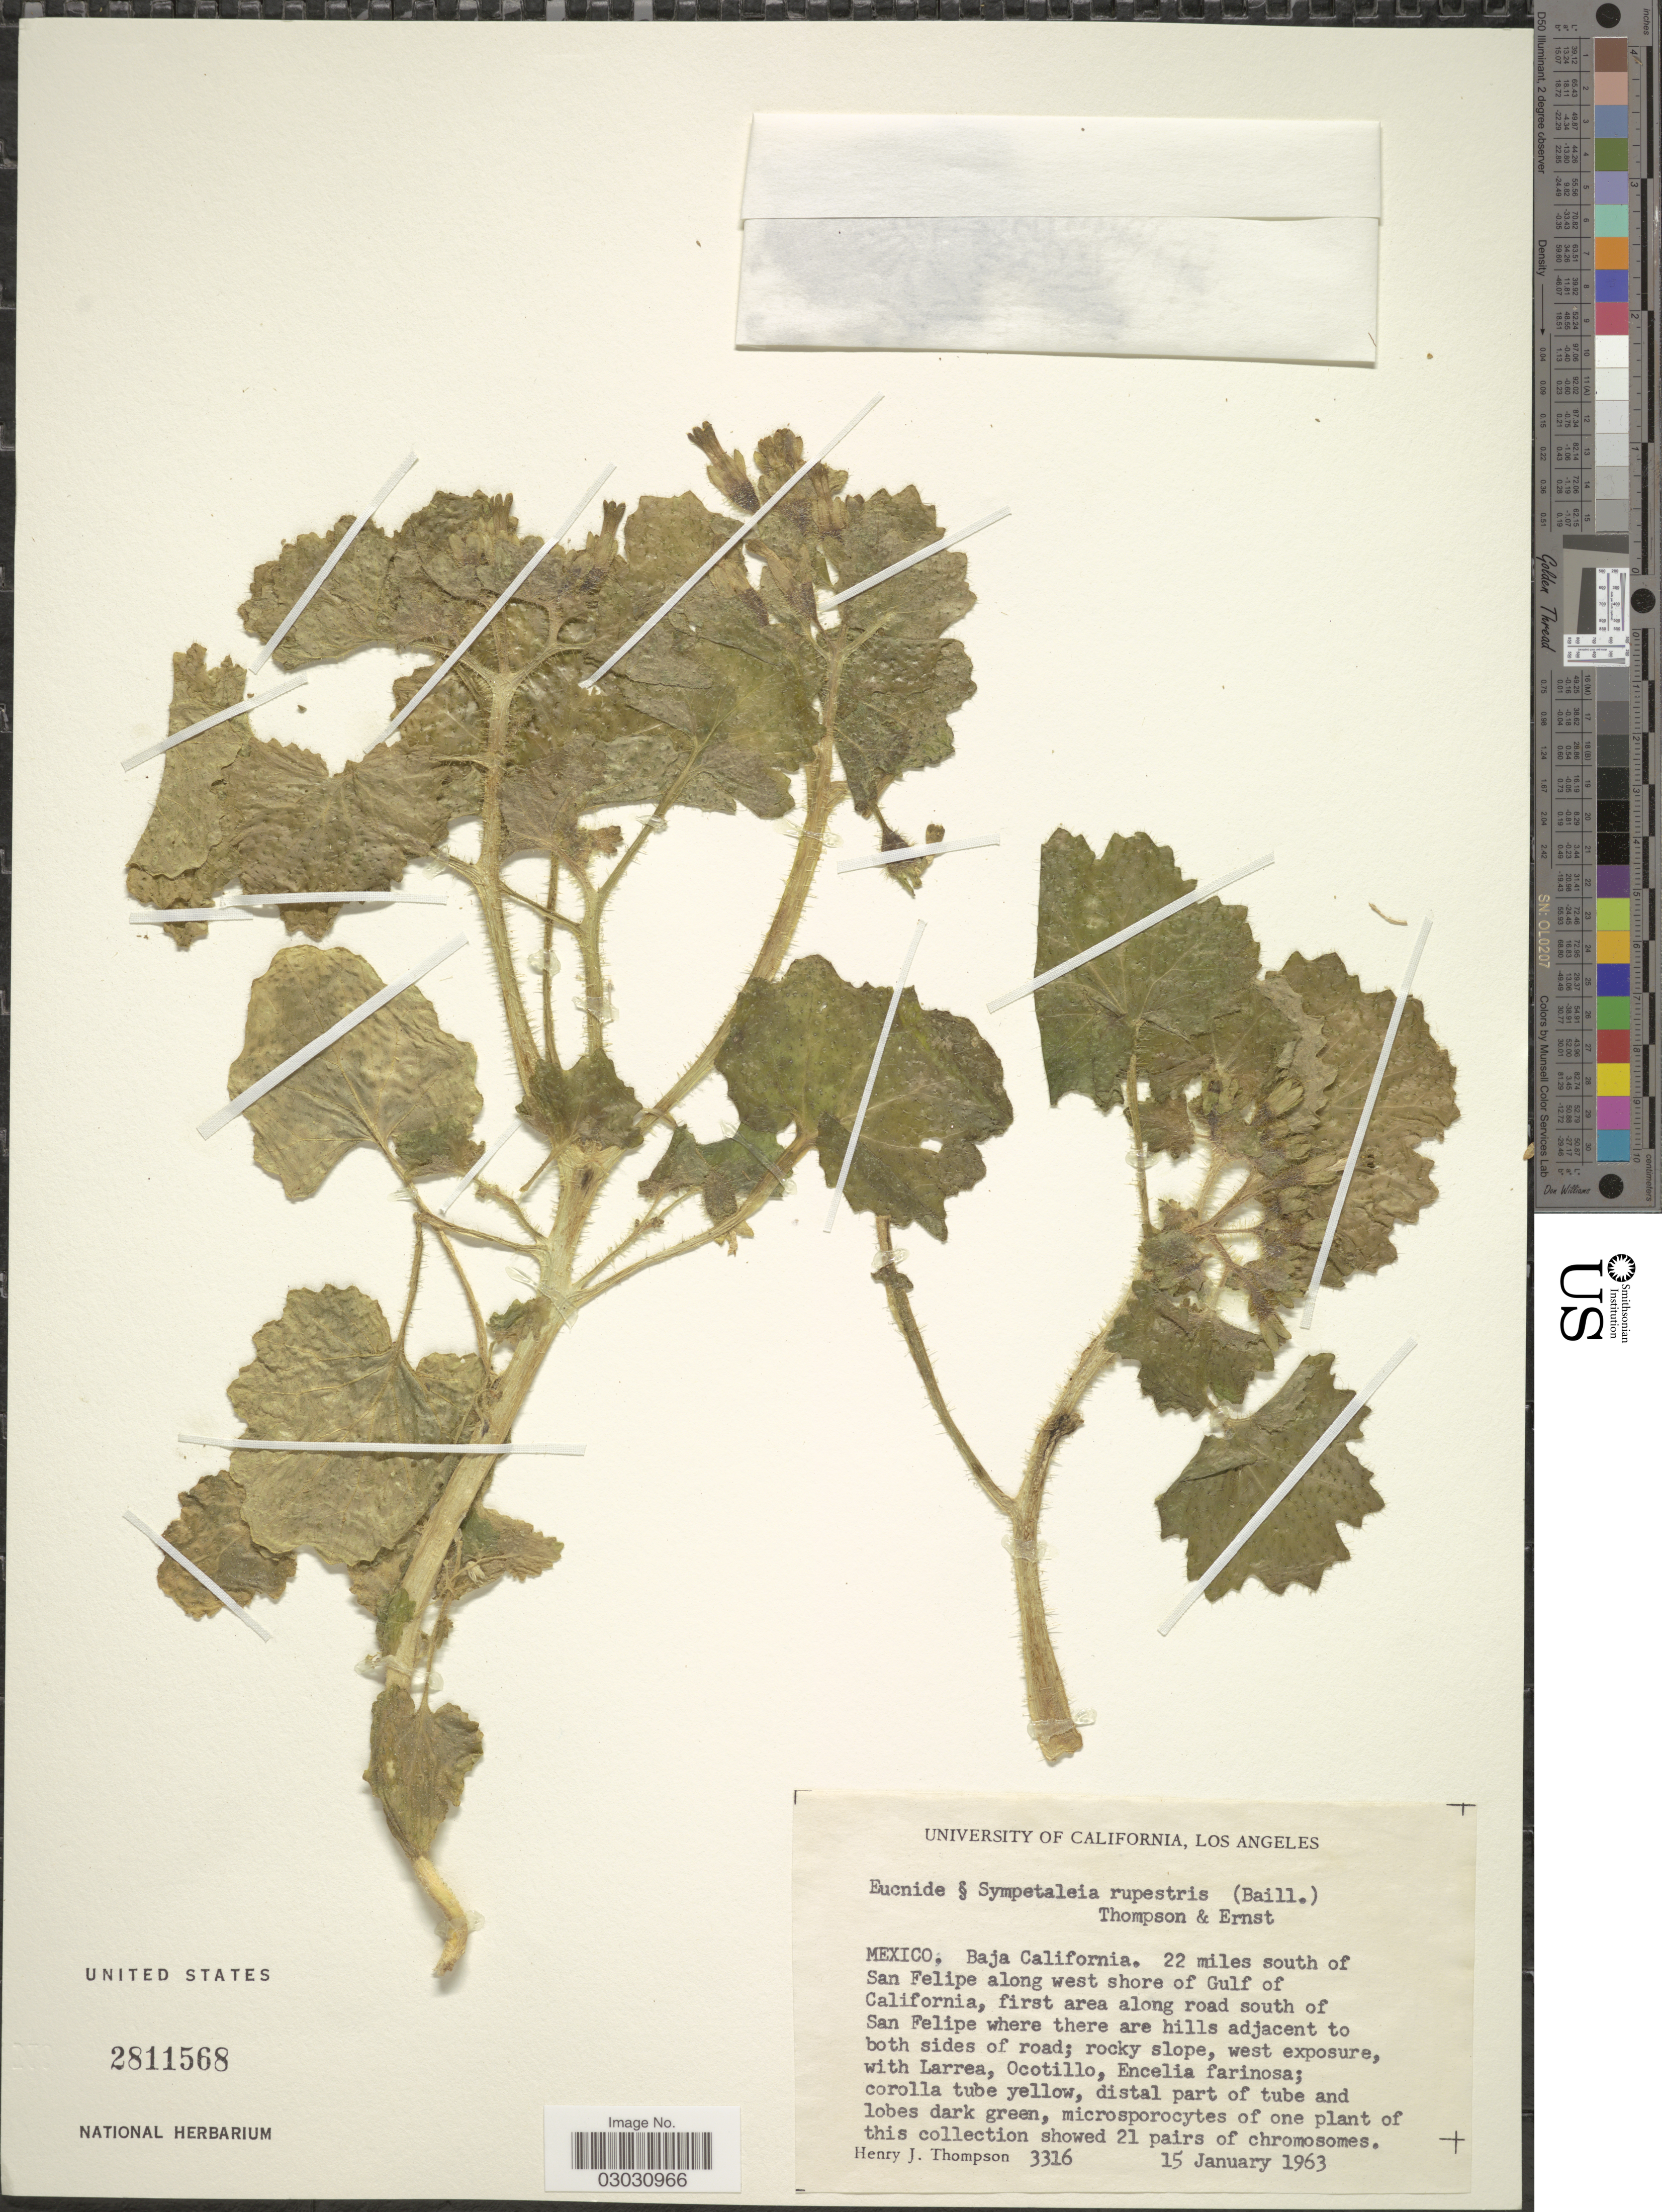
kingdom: Plantae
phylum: Tracheophyta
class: Magnoliopsida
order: Cornales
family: Loasaceae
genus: Eucnide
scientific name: Eucnide rupestris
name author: (Baill.) H.J. Thomps. & W.R. Ernst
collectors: H. J. Thompson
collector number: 3316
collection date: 1963-01-15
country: Mexico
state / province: Baja California Norte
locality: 22 miles south of San Felipe along west shore of Gulf of California, first area along road south of San Felipe where there are hills adjacent to both sides of road.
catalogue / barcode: US 2811568